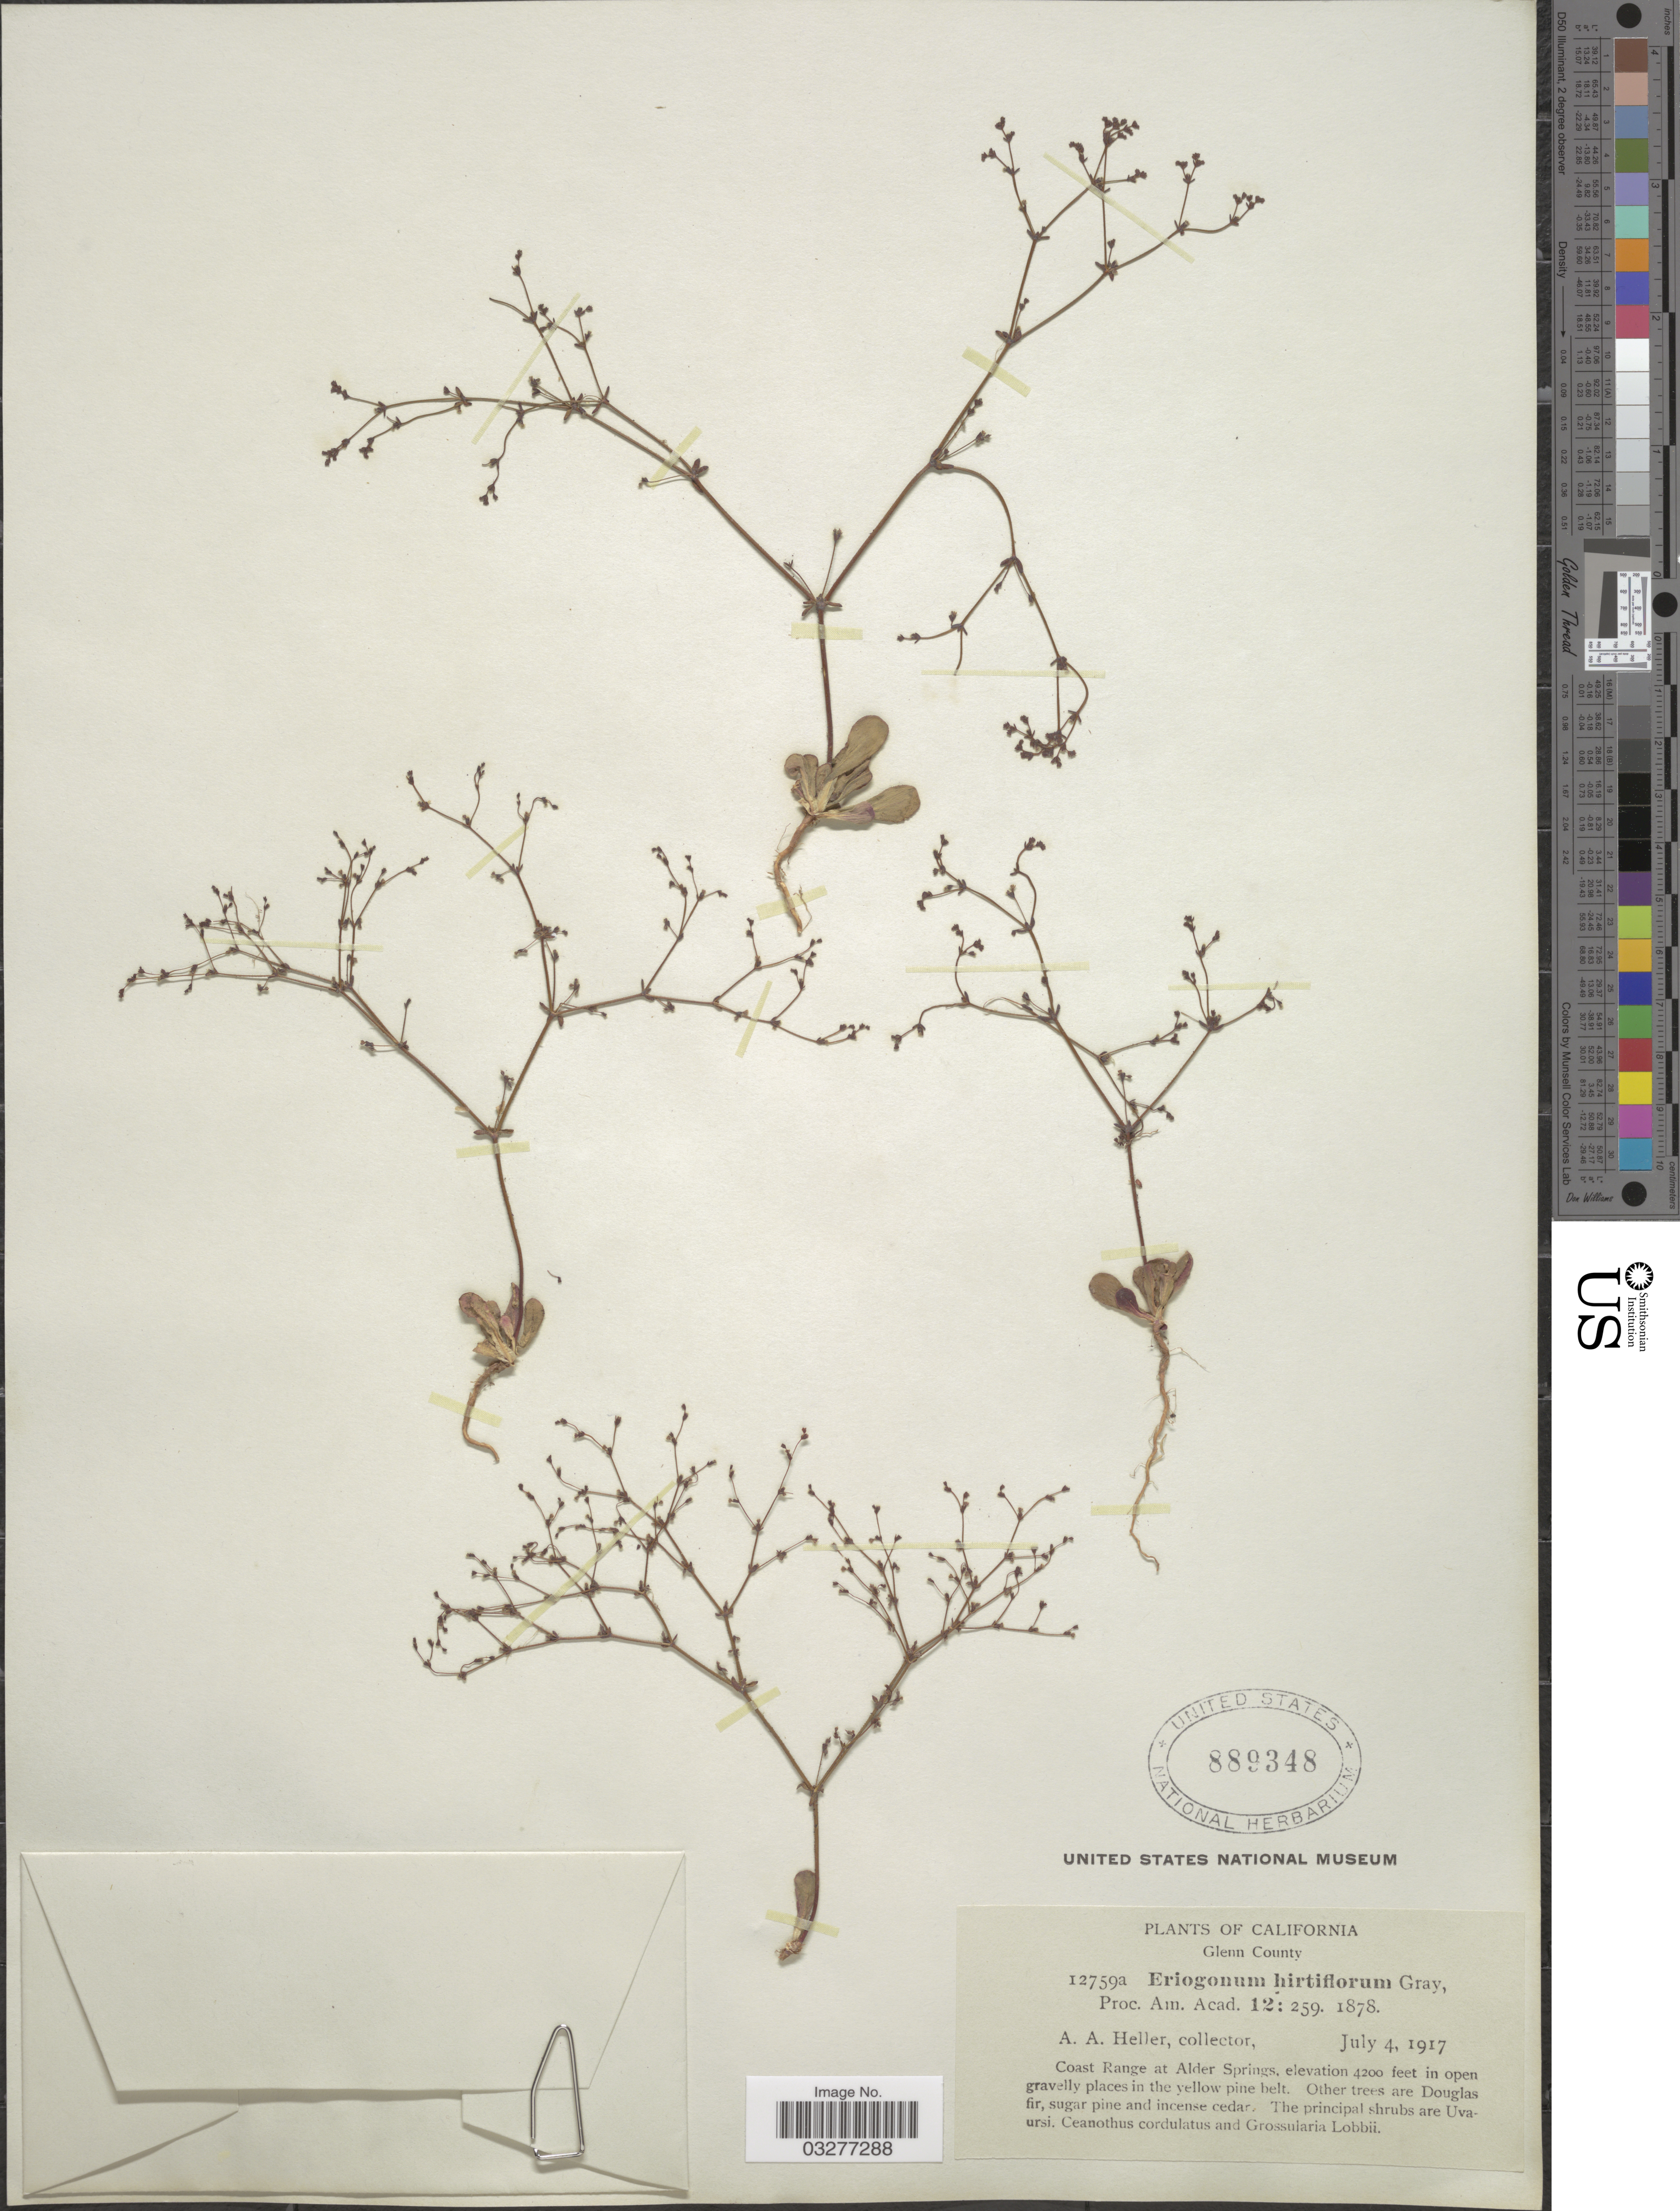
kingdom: Plantae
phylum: Tracheophyta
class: Magnoliopsida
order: Caryophyllales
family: Polygonaceae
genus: Eriogonum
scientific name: Eriogonum hirtiflorum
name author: A. Gray ex S. Watson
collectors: A. A. Heller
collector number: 12759a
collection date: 1917-07-04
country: United States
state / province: California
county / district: Glenn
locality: Glenn County. Coast Range at Alder Springs.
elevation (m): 1280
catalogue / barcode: US 889348